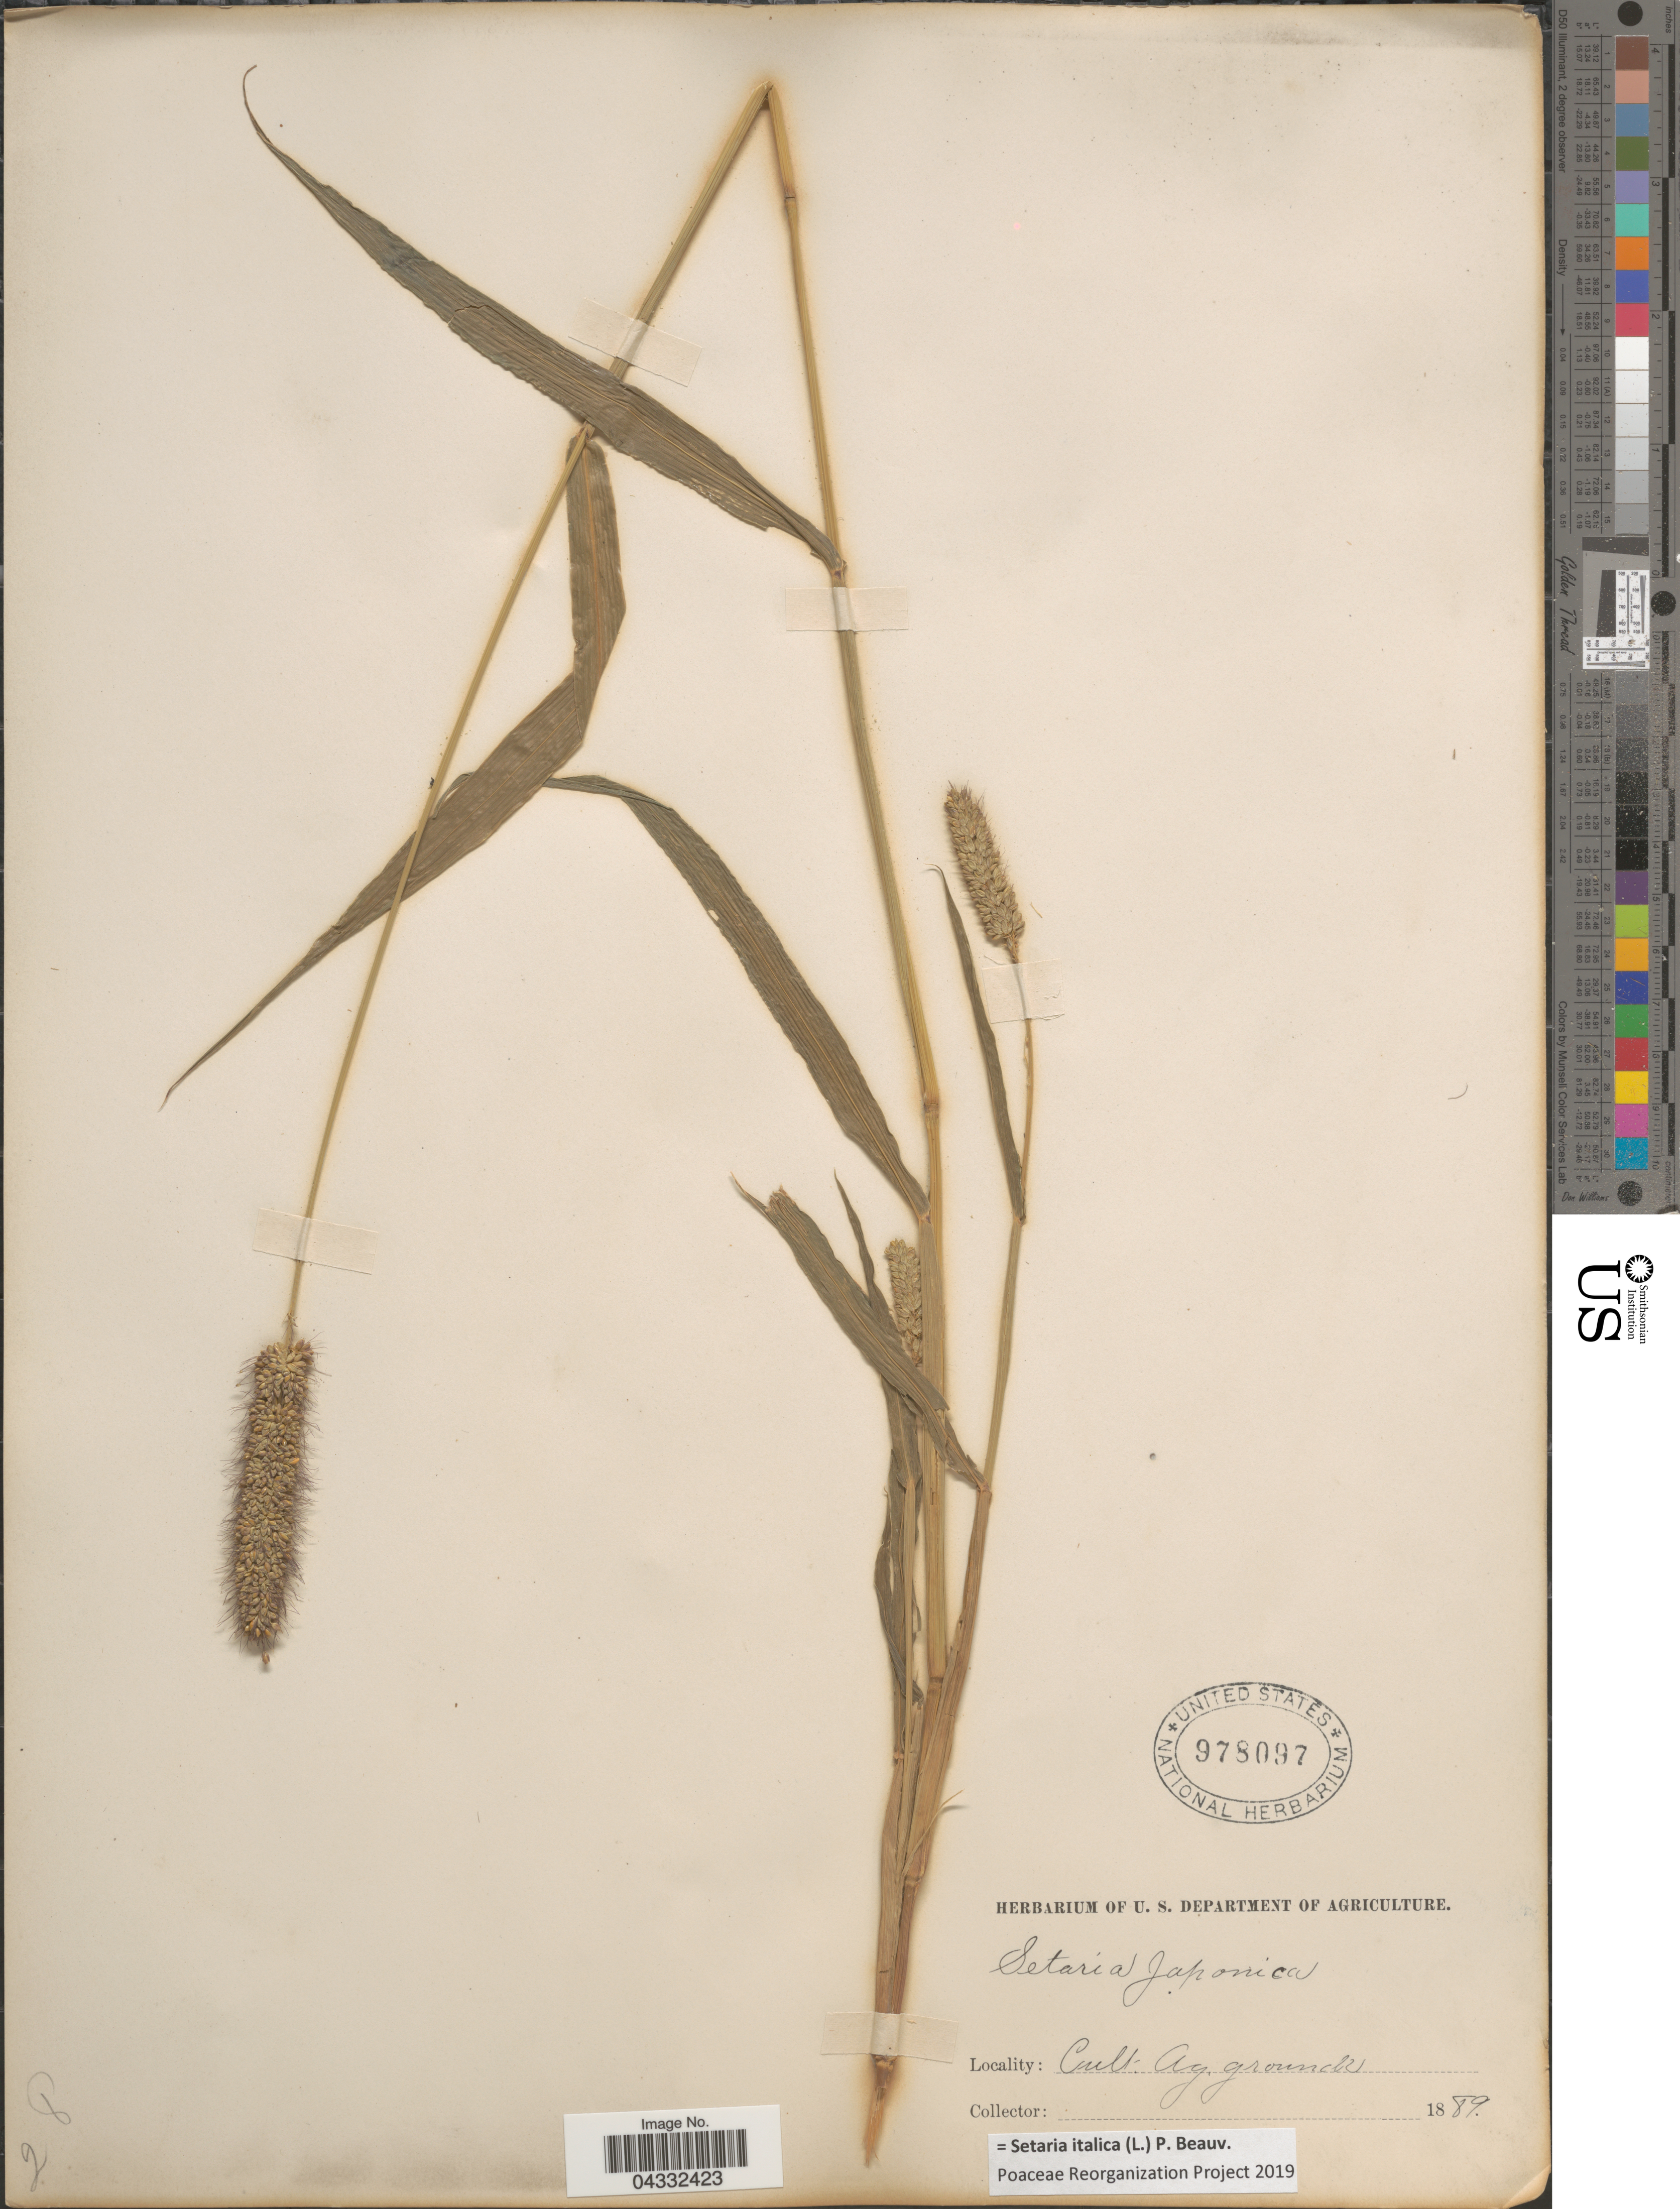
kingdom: Plantae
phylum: Tracheophyta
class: Liliopsida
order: Poales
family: Poaceae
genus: Setaria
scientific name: Setaria italica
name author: (L.) P. Beauv.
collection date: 1889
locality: Ag. grounds.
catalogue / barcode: US 978097